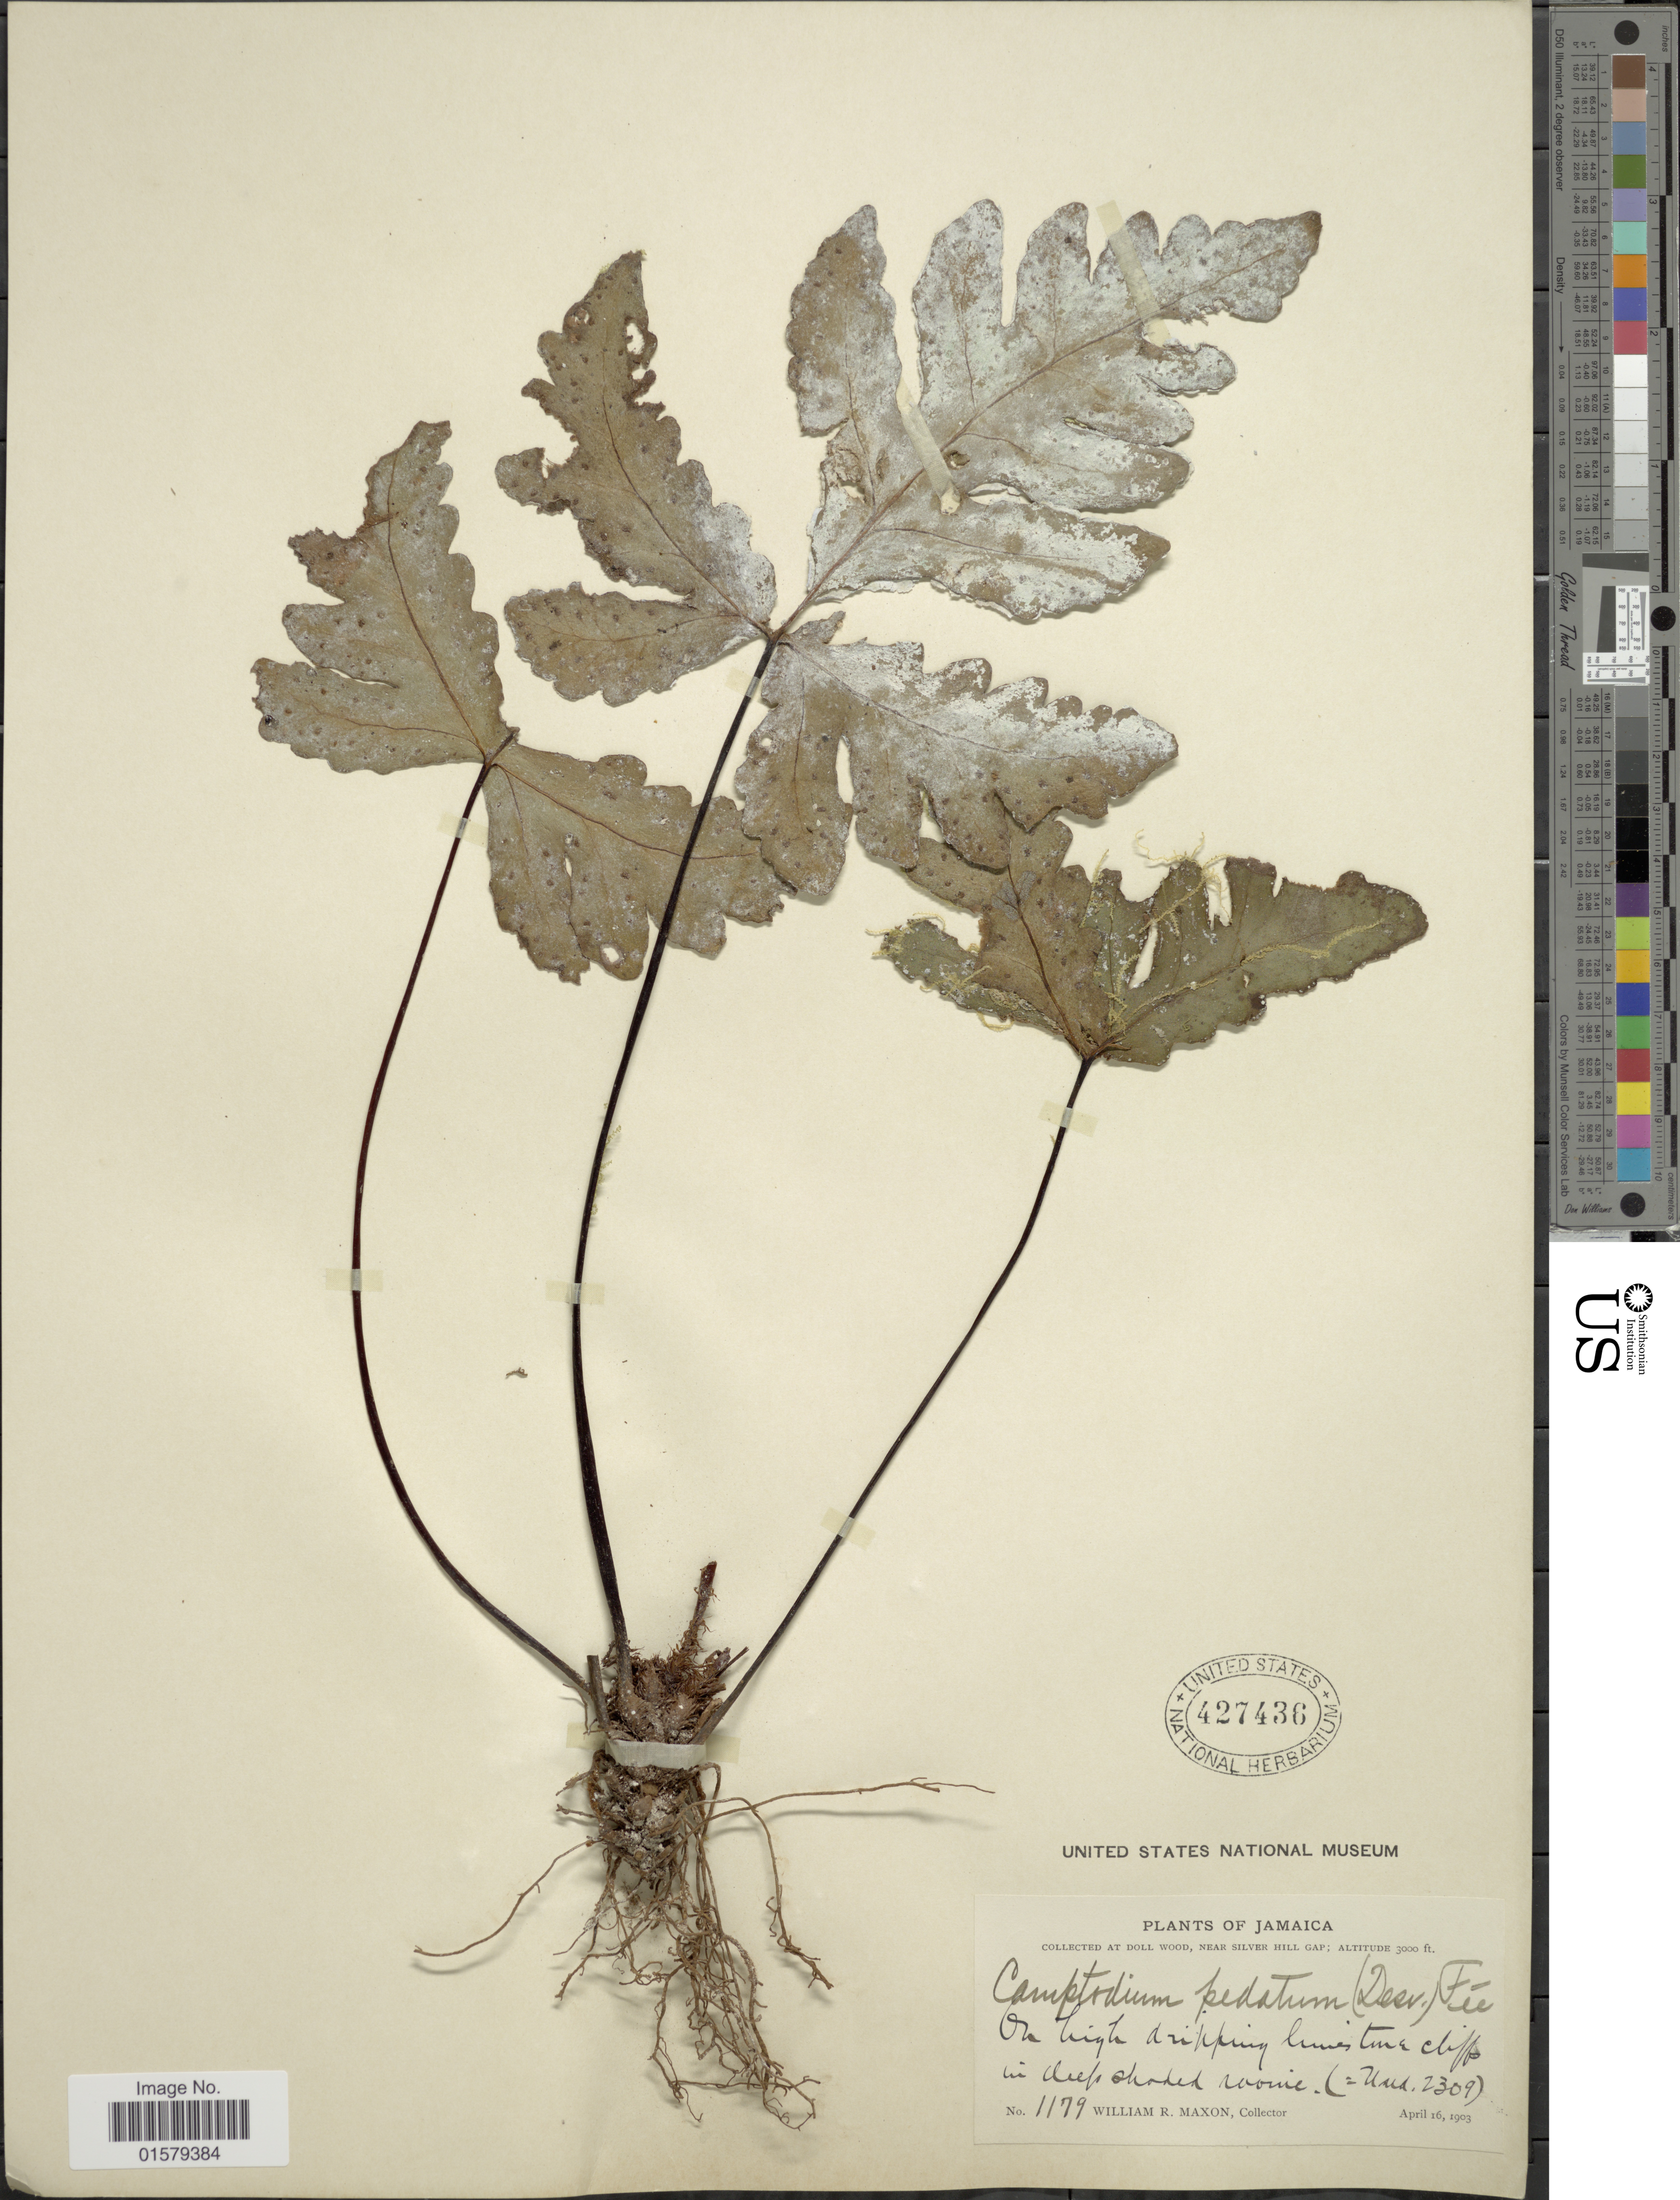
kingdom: Plantae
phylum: Tracheophyta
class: Polypodiopsida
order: Polypodiales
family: Tectariaceae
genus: Tectaria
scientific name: Tectaria pedata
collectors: W. R. Maxon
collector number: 1179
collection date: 1903-04-16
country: Jamaica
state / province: Portland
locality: Doll Wood, near Silver Hill Gap, on high dripping limestone cliffs in deep shades ravine.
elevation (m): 914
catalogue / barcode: US 427436